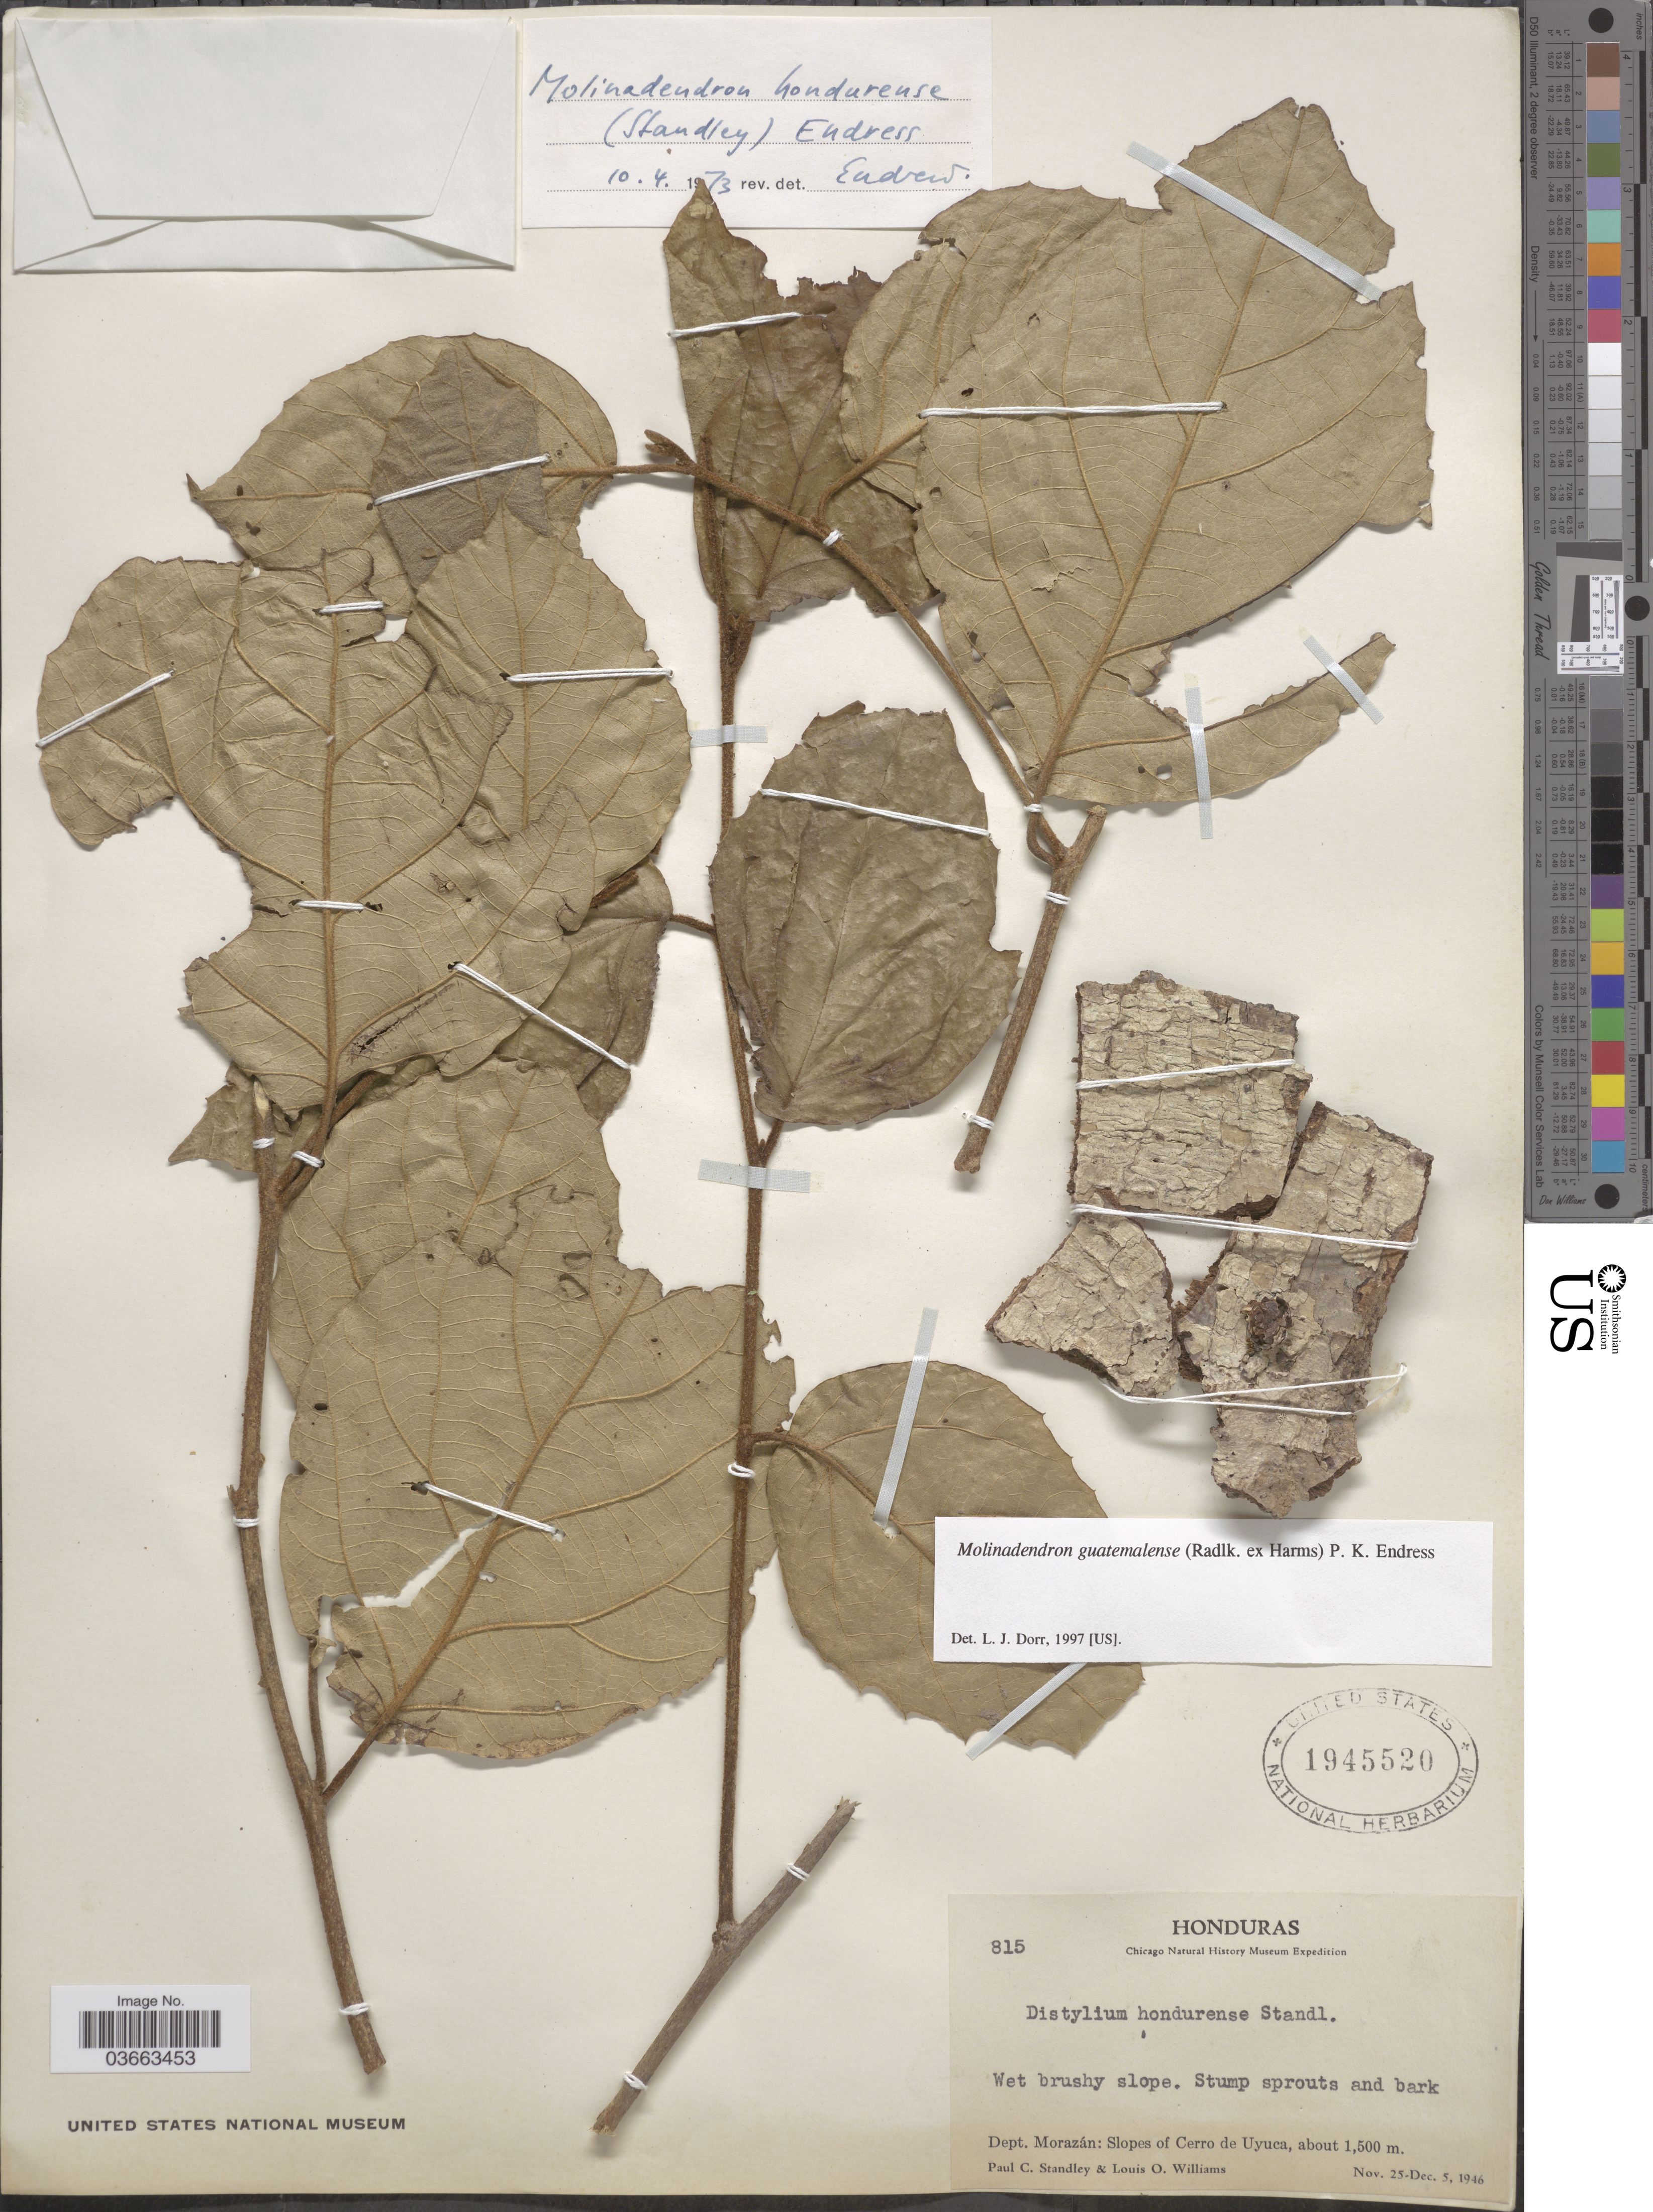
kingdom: Plantae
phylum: Tracheophyta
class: Magnoliopsida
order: Saxifragales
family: Hamamelidaceae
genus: Molinadendron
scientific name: Molinadendron guatemalense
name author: (Harms)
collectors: P. C. Standley & L. O. Williams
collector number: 815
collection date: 1946-11-25/1946-12-05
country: Honduras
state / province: Fco. Morazán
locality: Dept. Morazán: Slopes of Cerro de Uyuca.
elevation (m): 1500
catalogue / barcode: US 1945520